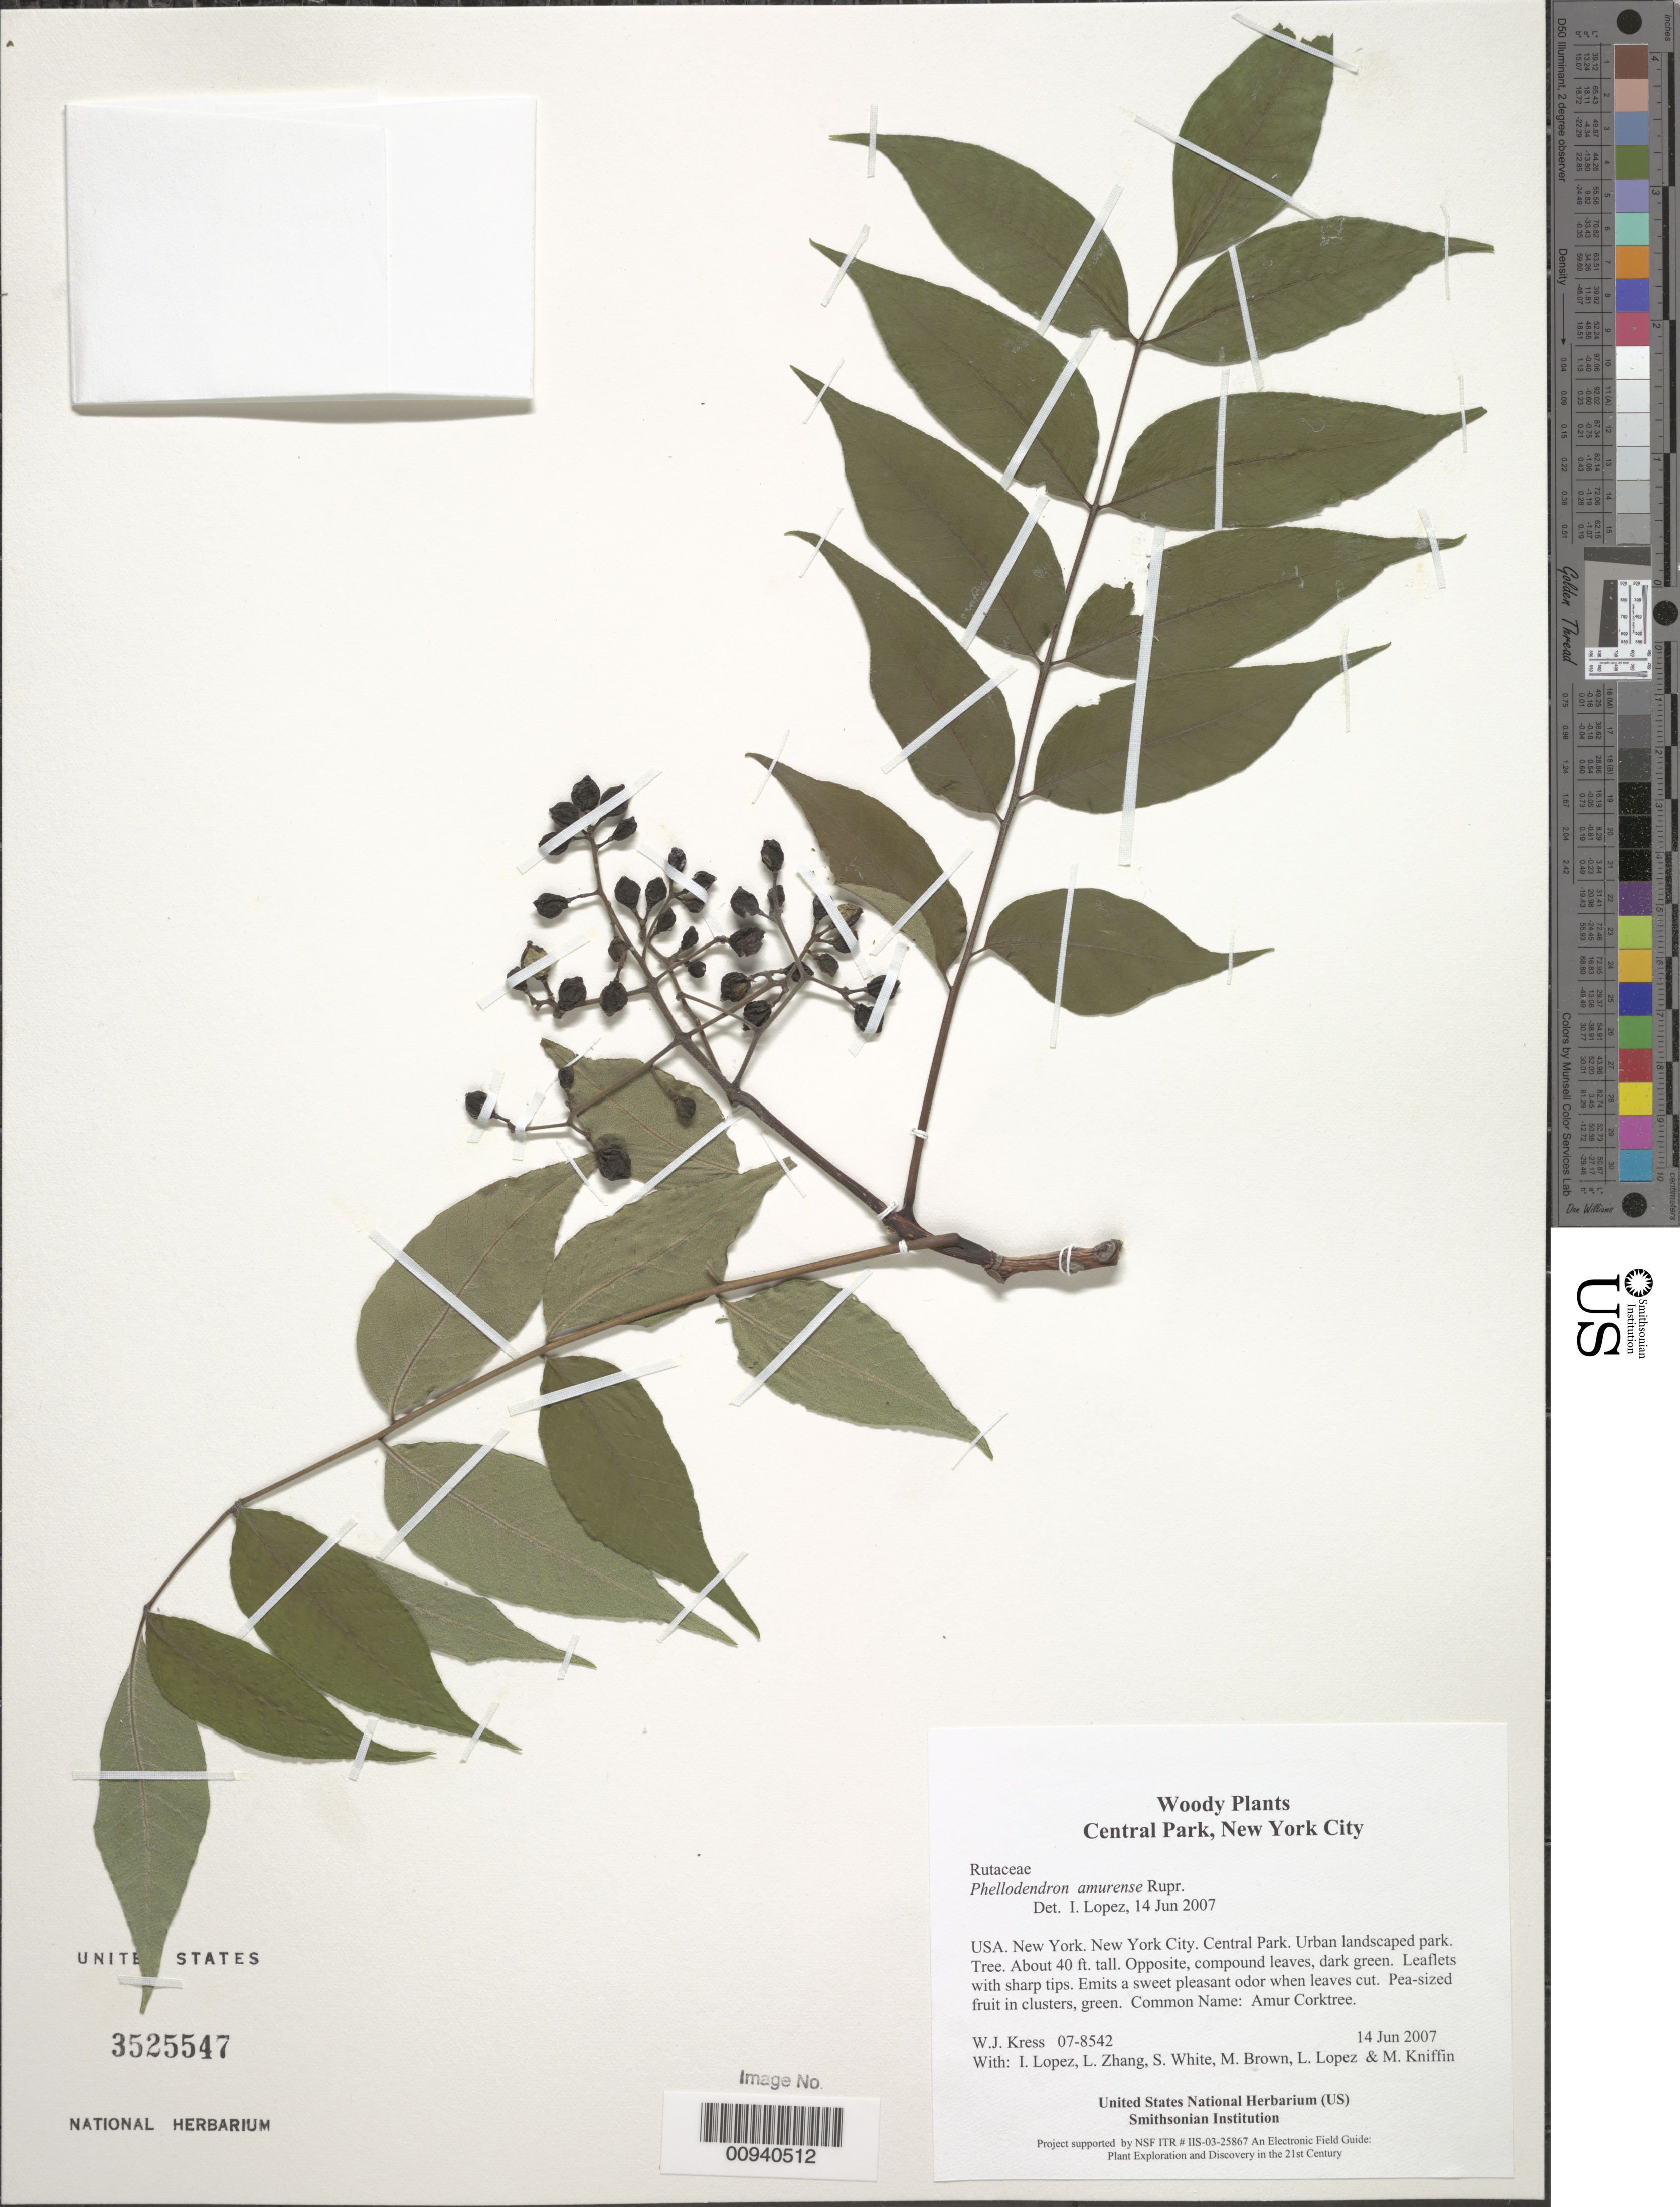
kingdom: Plantae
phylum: Tracheophyta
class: Magnoliopsida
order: Sapindales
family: Rutaceae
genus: Phellodendron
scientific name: Phellodendron amurense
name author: Rupr.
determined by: Lopez, Ida C., (BOT), Smithsonian Institution - National Museum of Natural History (UNITED STATES)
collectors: W. J. Kress, I. C. Lopez, L. B. Zhang, S. White, M. Brown, L. López & M. Kniffin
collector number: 07-8542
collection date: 2007-06-14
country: United States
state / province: New York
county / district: New York City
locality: Central Park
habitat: Urban landscaped park.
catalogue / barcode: US 3525547